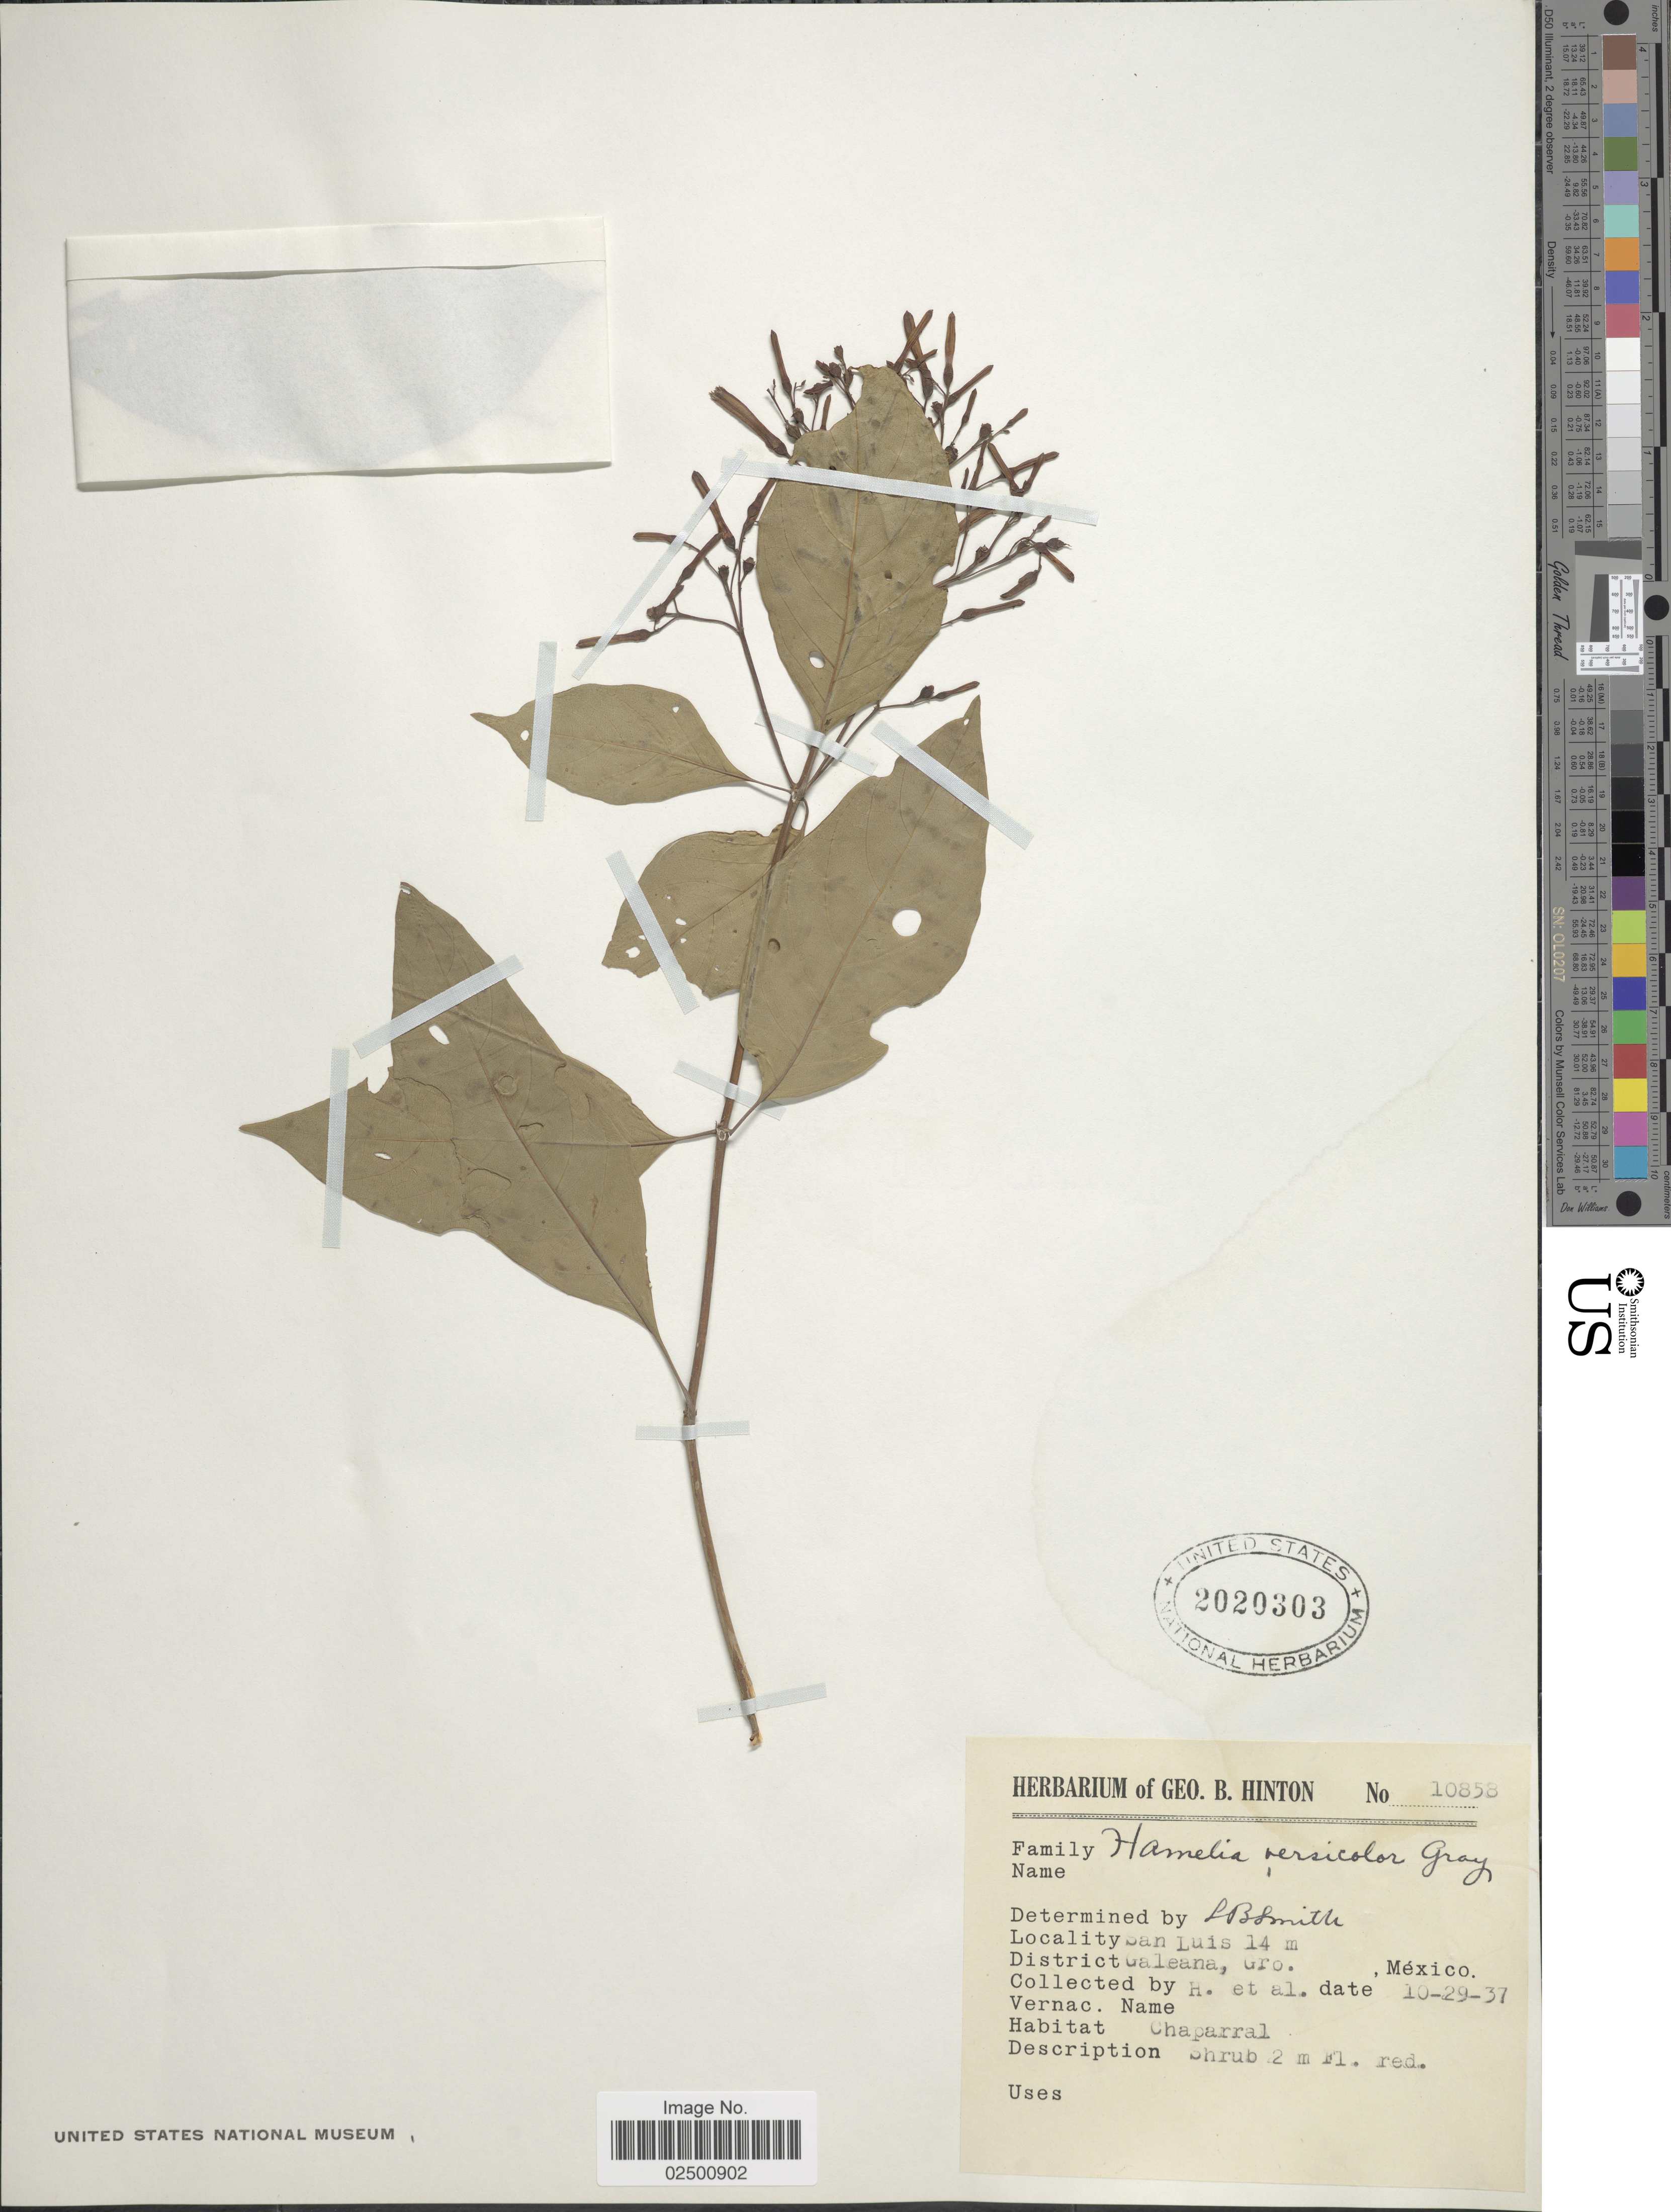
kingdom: Plantae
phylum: Tracheophyta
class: Magnoliopsida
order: Gentianales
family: Rubiaceae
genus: Hamelia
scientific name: Hamelia versicolor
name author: A. Gray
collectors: G. B. Hinton & et al.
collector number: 10858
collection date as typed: Transcribed d/m/y: 29/10/37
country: Mexico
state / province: Guerrero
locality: San Luis. District Galeana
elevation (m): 14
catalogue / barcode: US 2020303